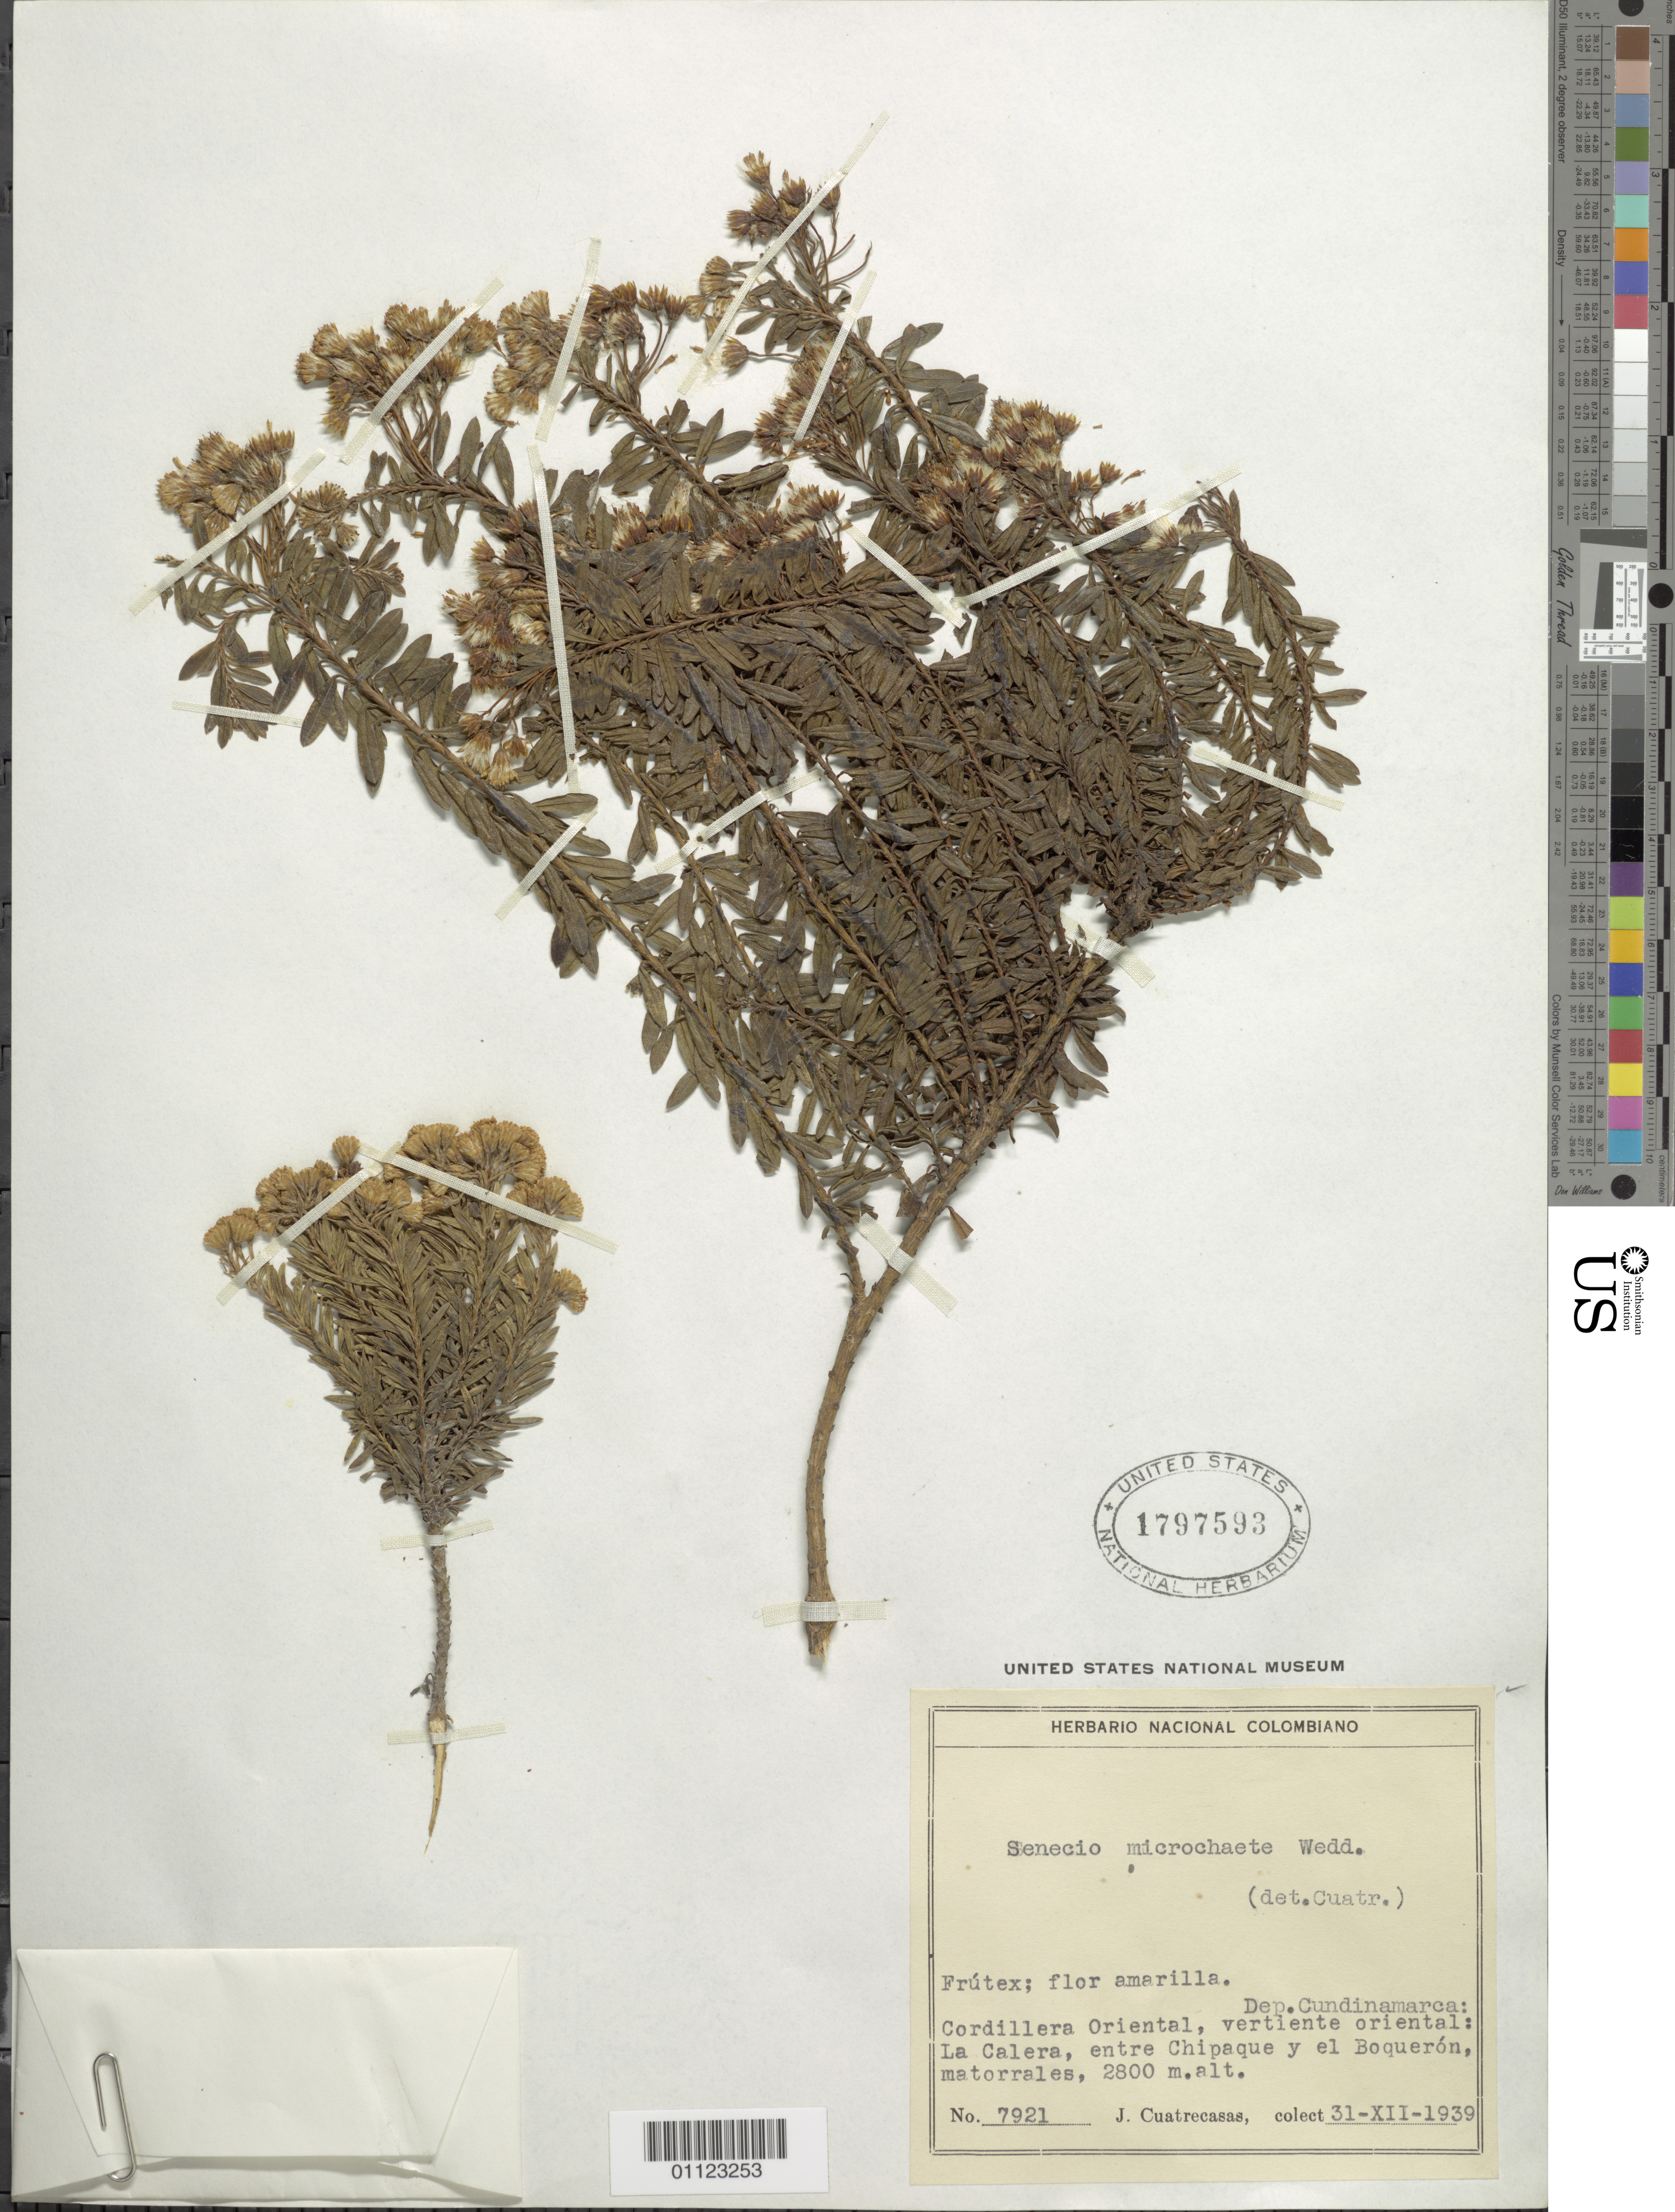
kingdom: Plantae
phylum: Tracheophyta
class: Magnoliopsida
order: Asterales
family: Asteraceae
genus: Pentacalia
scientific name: Pentacalia corymbosa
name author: (Benth.) Cuatrec.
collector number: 7921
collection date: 1939-12-31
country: Colombia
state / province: Cundinamarca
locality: Cordillera oriental, vertiente oriental: La Calera, entre Chipaque y el Boquerón.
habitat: Matorrales.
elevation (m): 2800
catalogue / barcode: US 1797593